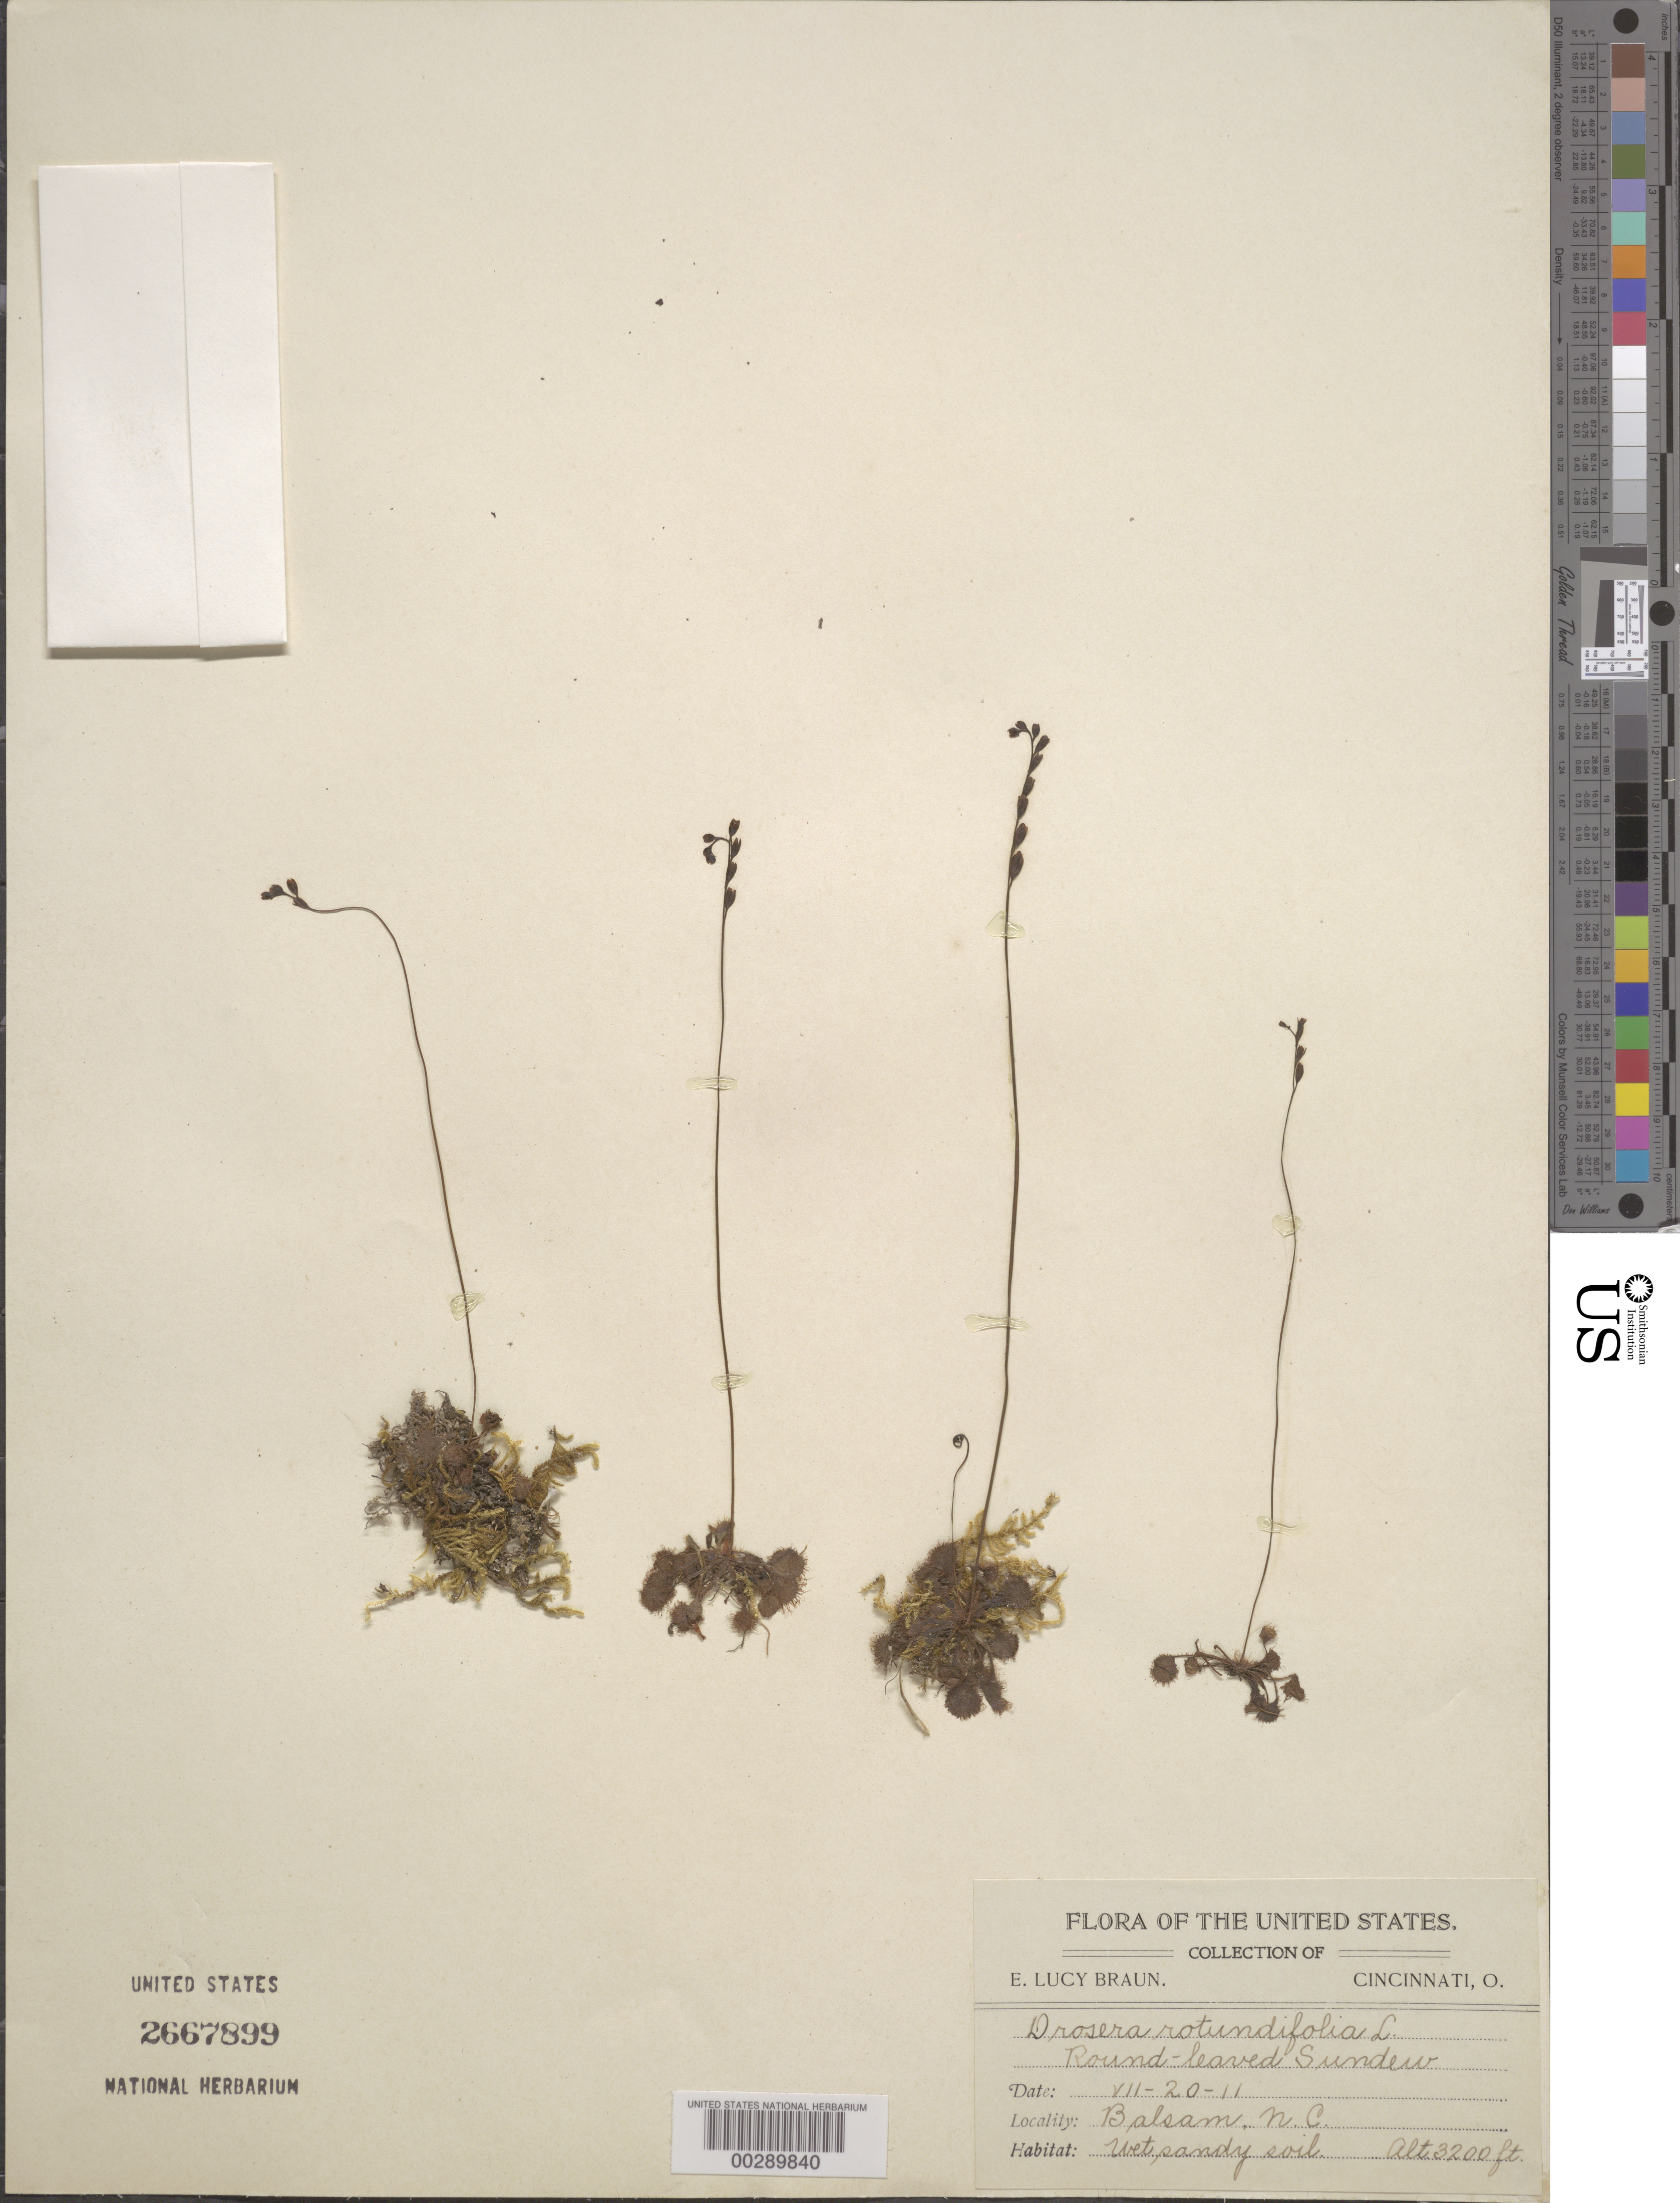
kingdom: Plantae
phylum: Tracheophyta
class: Magnoliopsida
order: Caryophyllales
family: Droseraceae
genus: Drosera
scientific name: Drosera rotundifolia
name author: L.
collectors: E. L. Braun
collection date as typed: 20 Jul 1911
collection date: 1911-07-20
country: United States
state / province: North Carolina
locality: Balsam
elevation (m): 975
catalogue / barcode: US 2667899